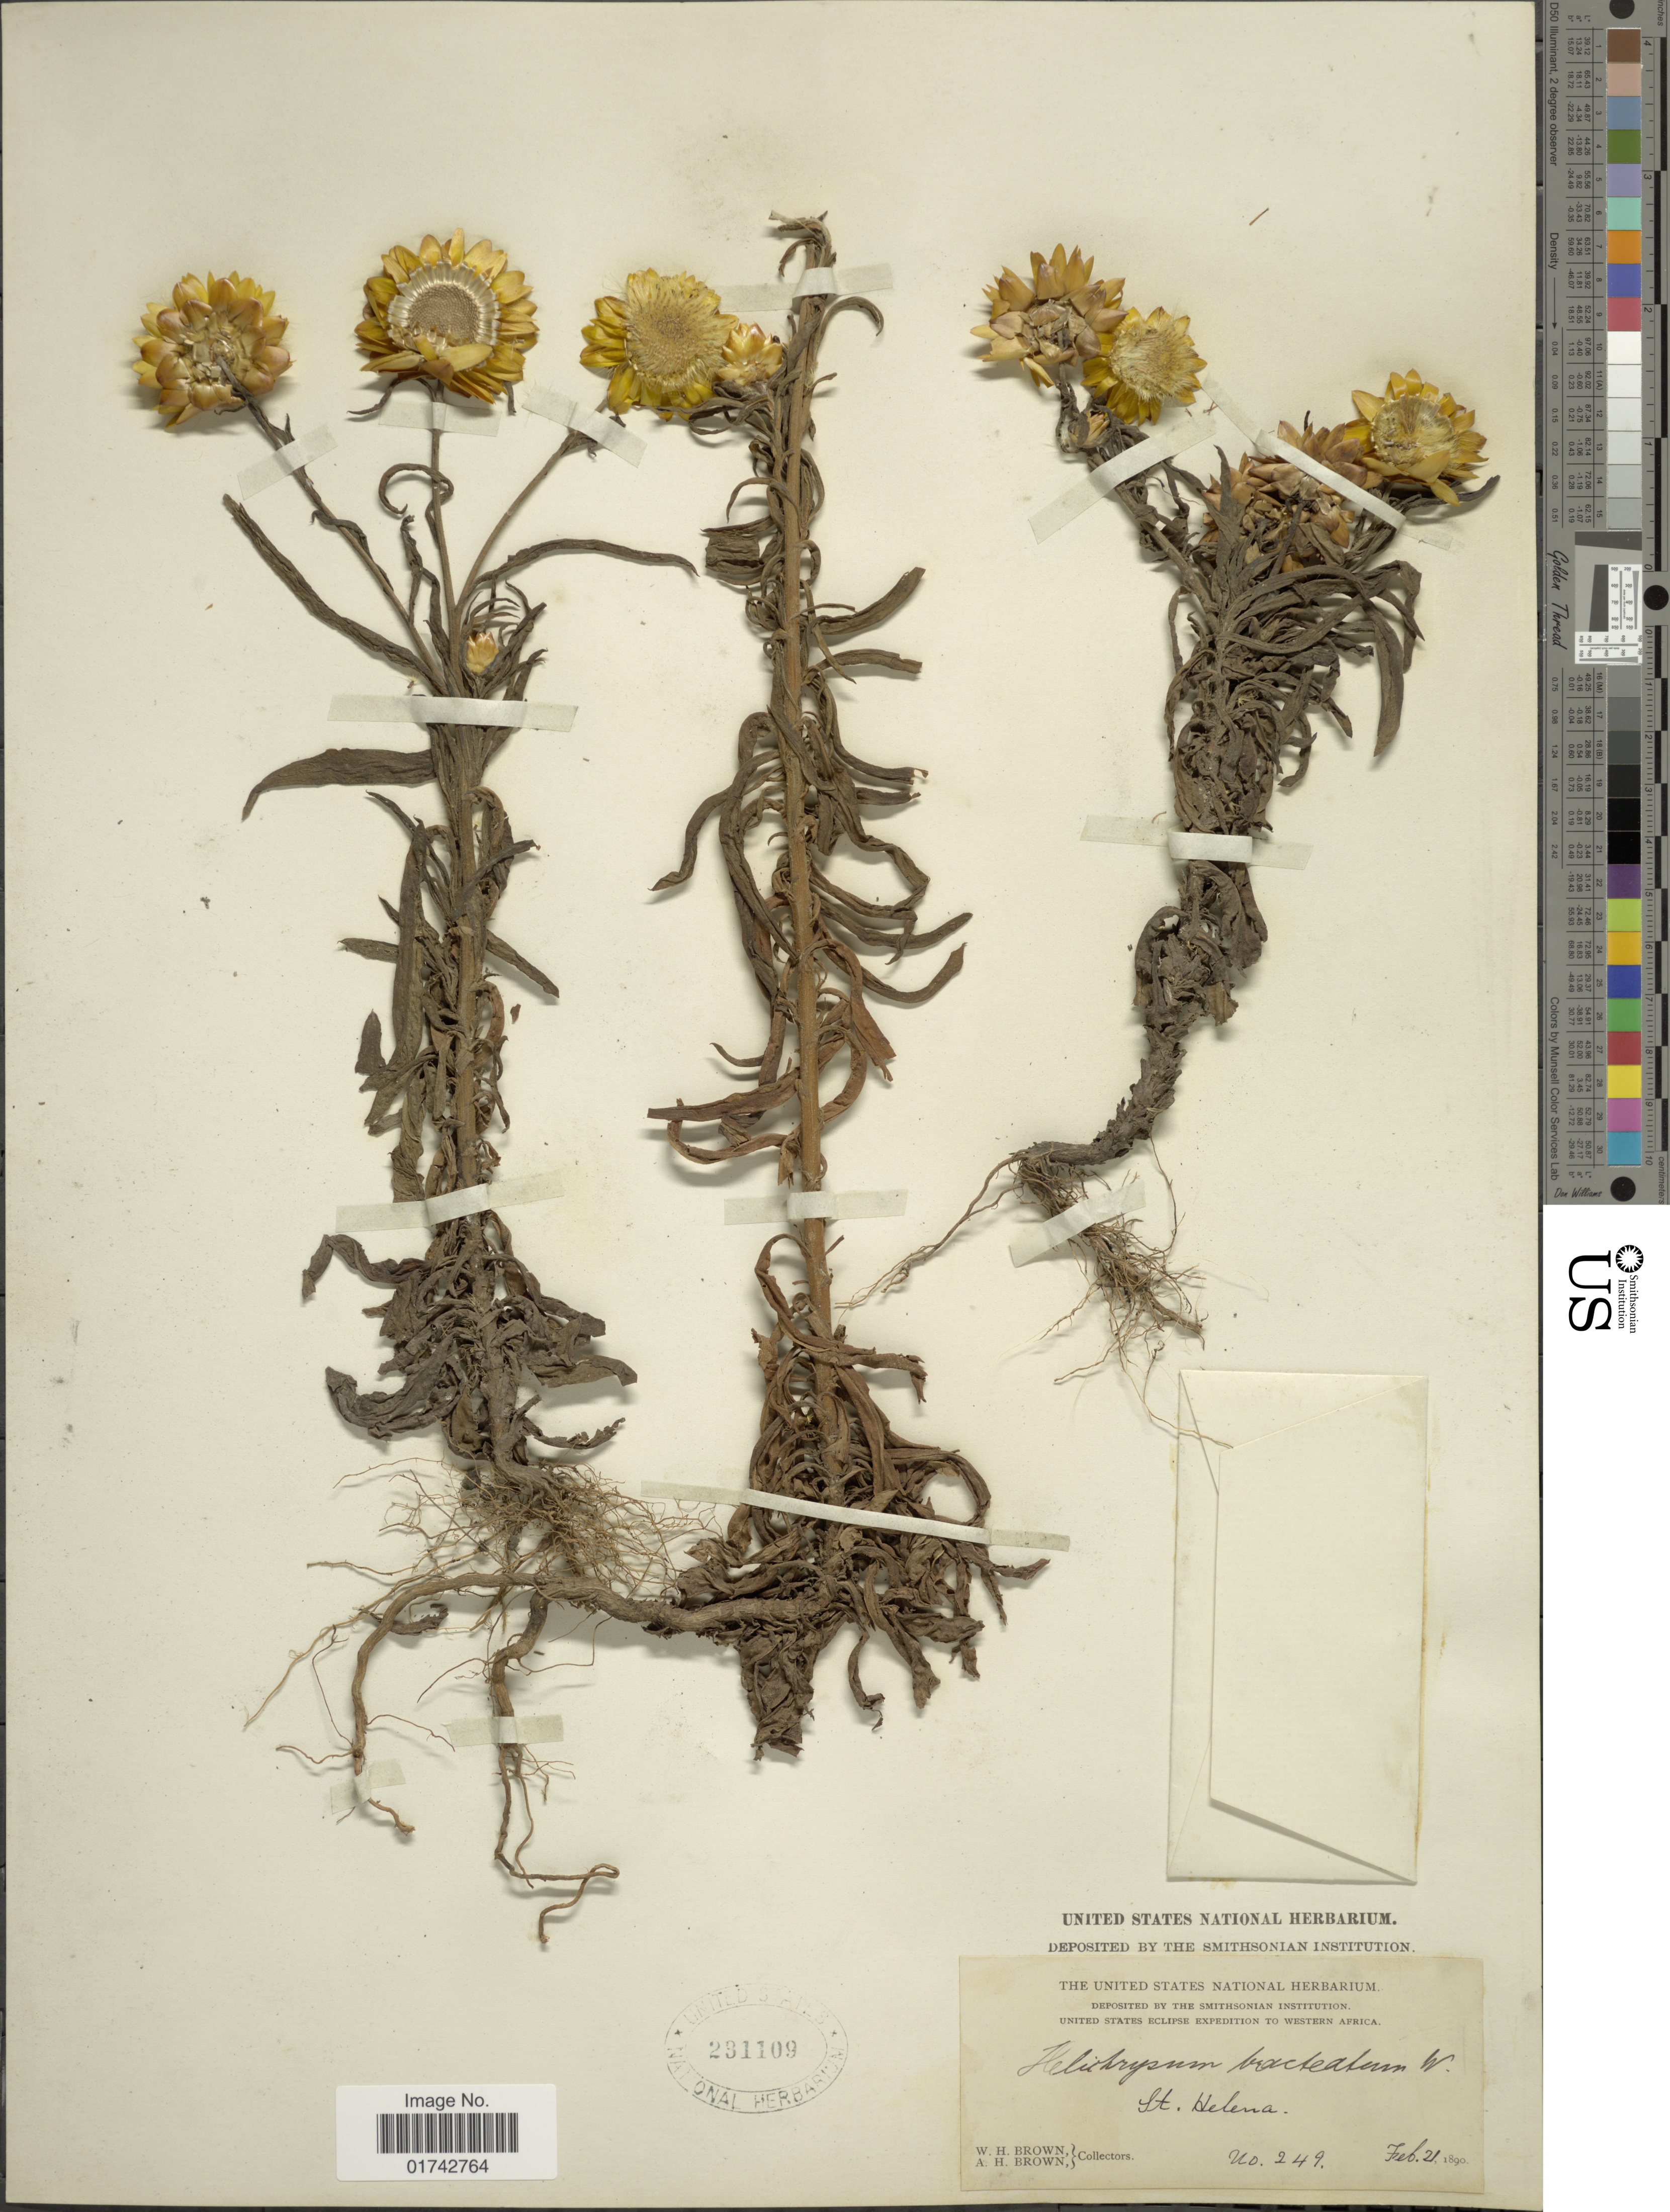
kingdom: Plantae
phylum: Tracheophyta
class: Magnoliopsida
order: Asterales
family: Asteraceae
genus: Helichrysum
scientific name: Helichrysum bracteatum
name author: (Vent.) Haw.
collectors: W. H. Brown & A. H. Brown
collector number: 249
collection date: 1890-02-21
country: St. Helena Islands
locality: Western Africa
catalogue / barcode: US 231109